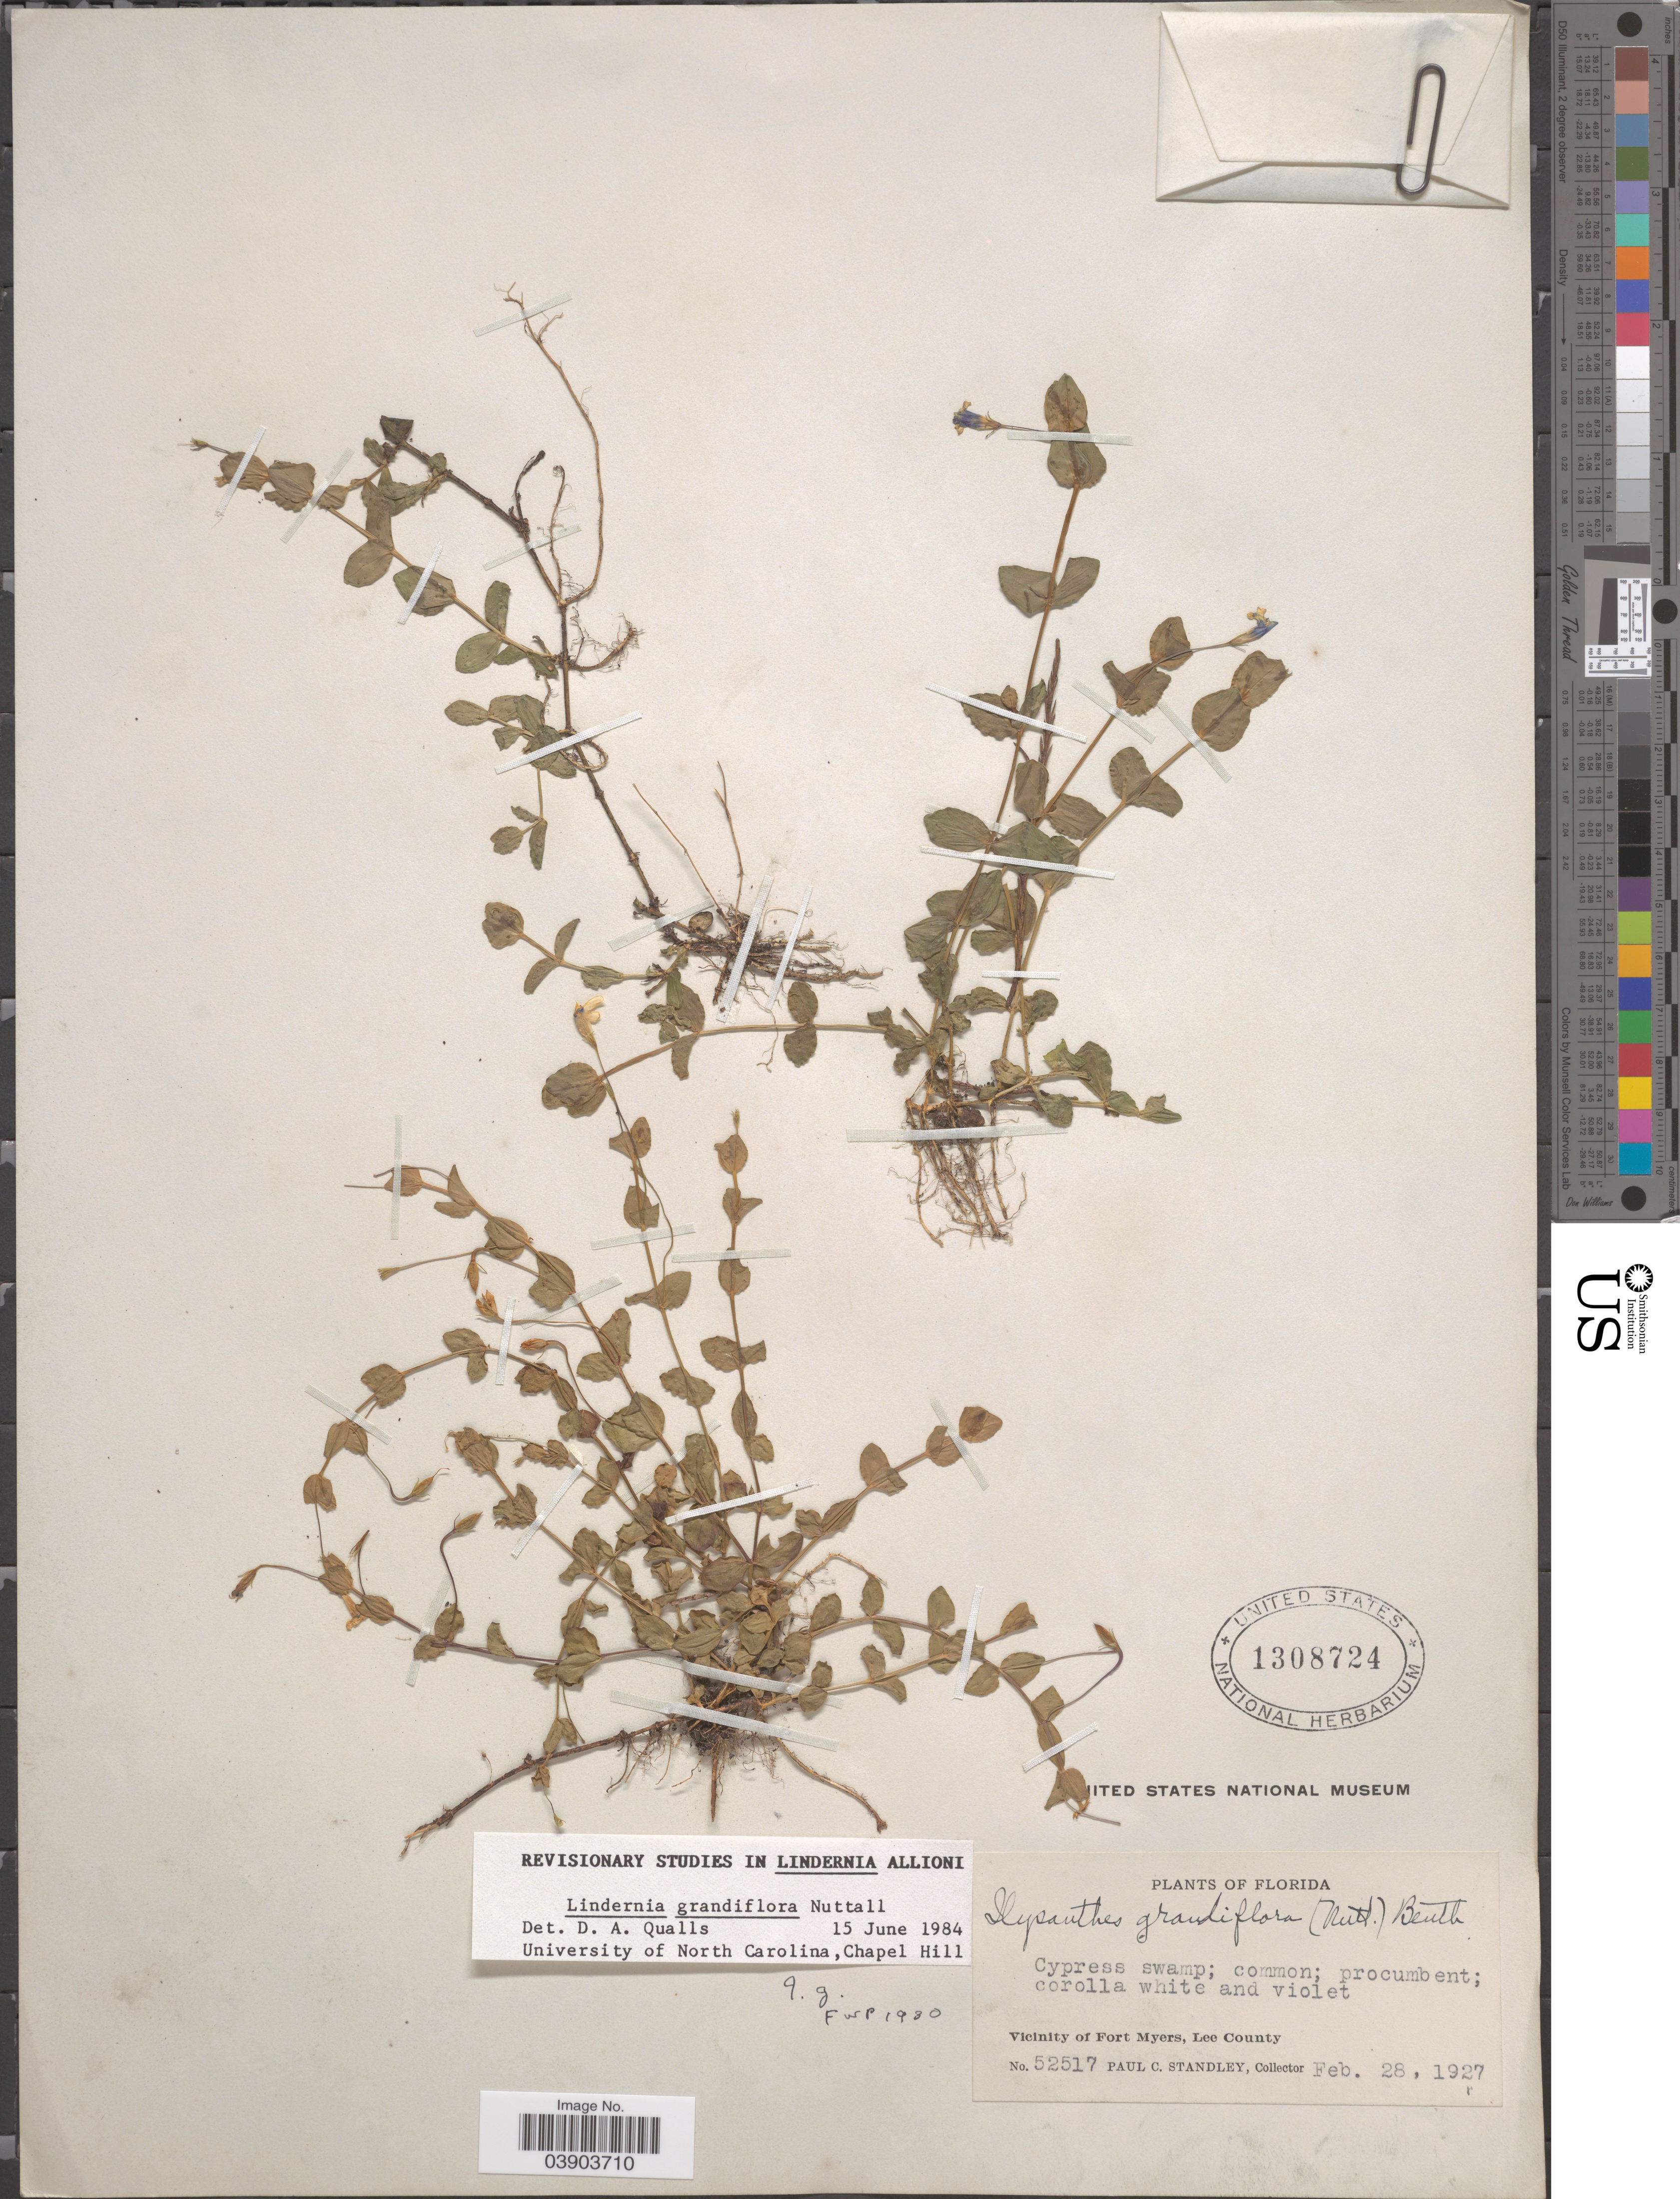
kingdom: Plantae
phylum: Tracheophyta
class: Magnoliopsida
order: Lamiales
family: Linderniaceae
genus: Lindernia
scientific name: Lindernia grandiflora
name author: Nutt.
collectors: P. C. Standley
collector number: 52517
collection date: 1927-02-28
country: United States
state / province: Florida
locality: Vicinity of Fort Myers, Lee County.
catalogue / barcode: US 1308724